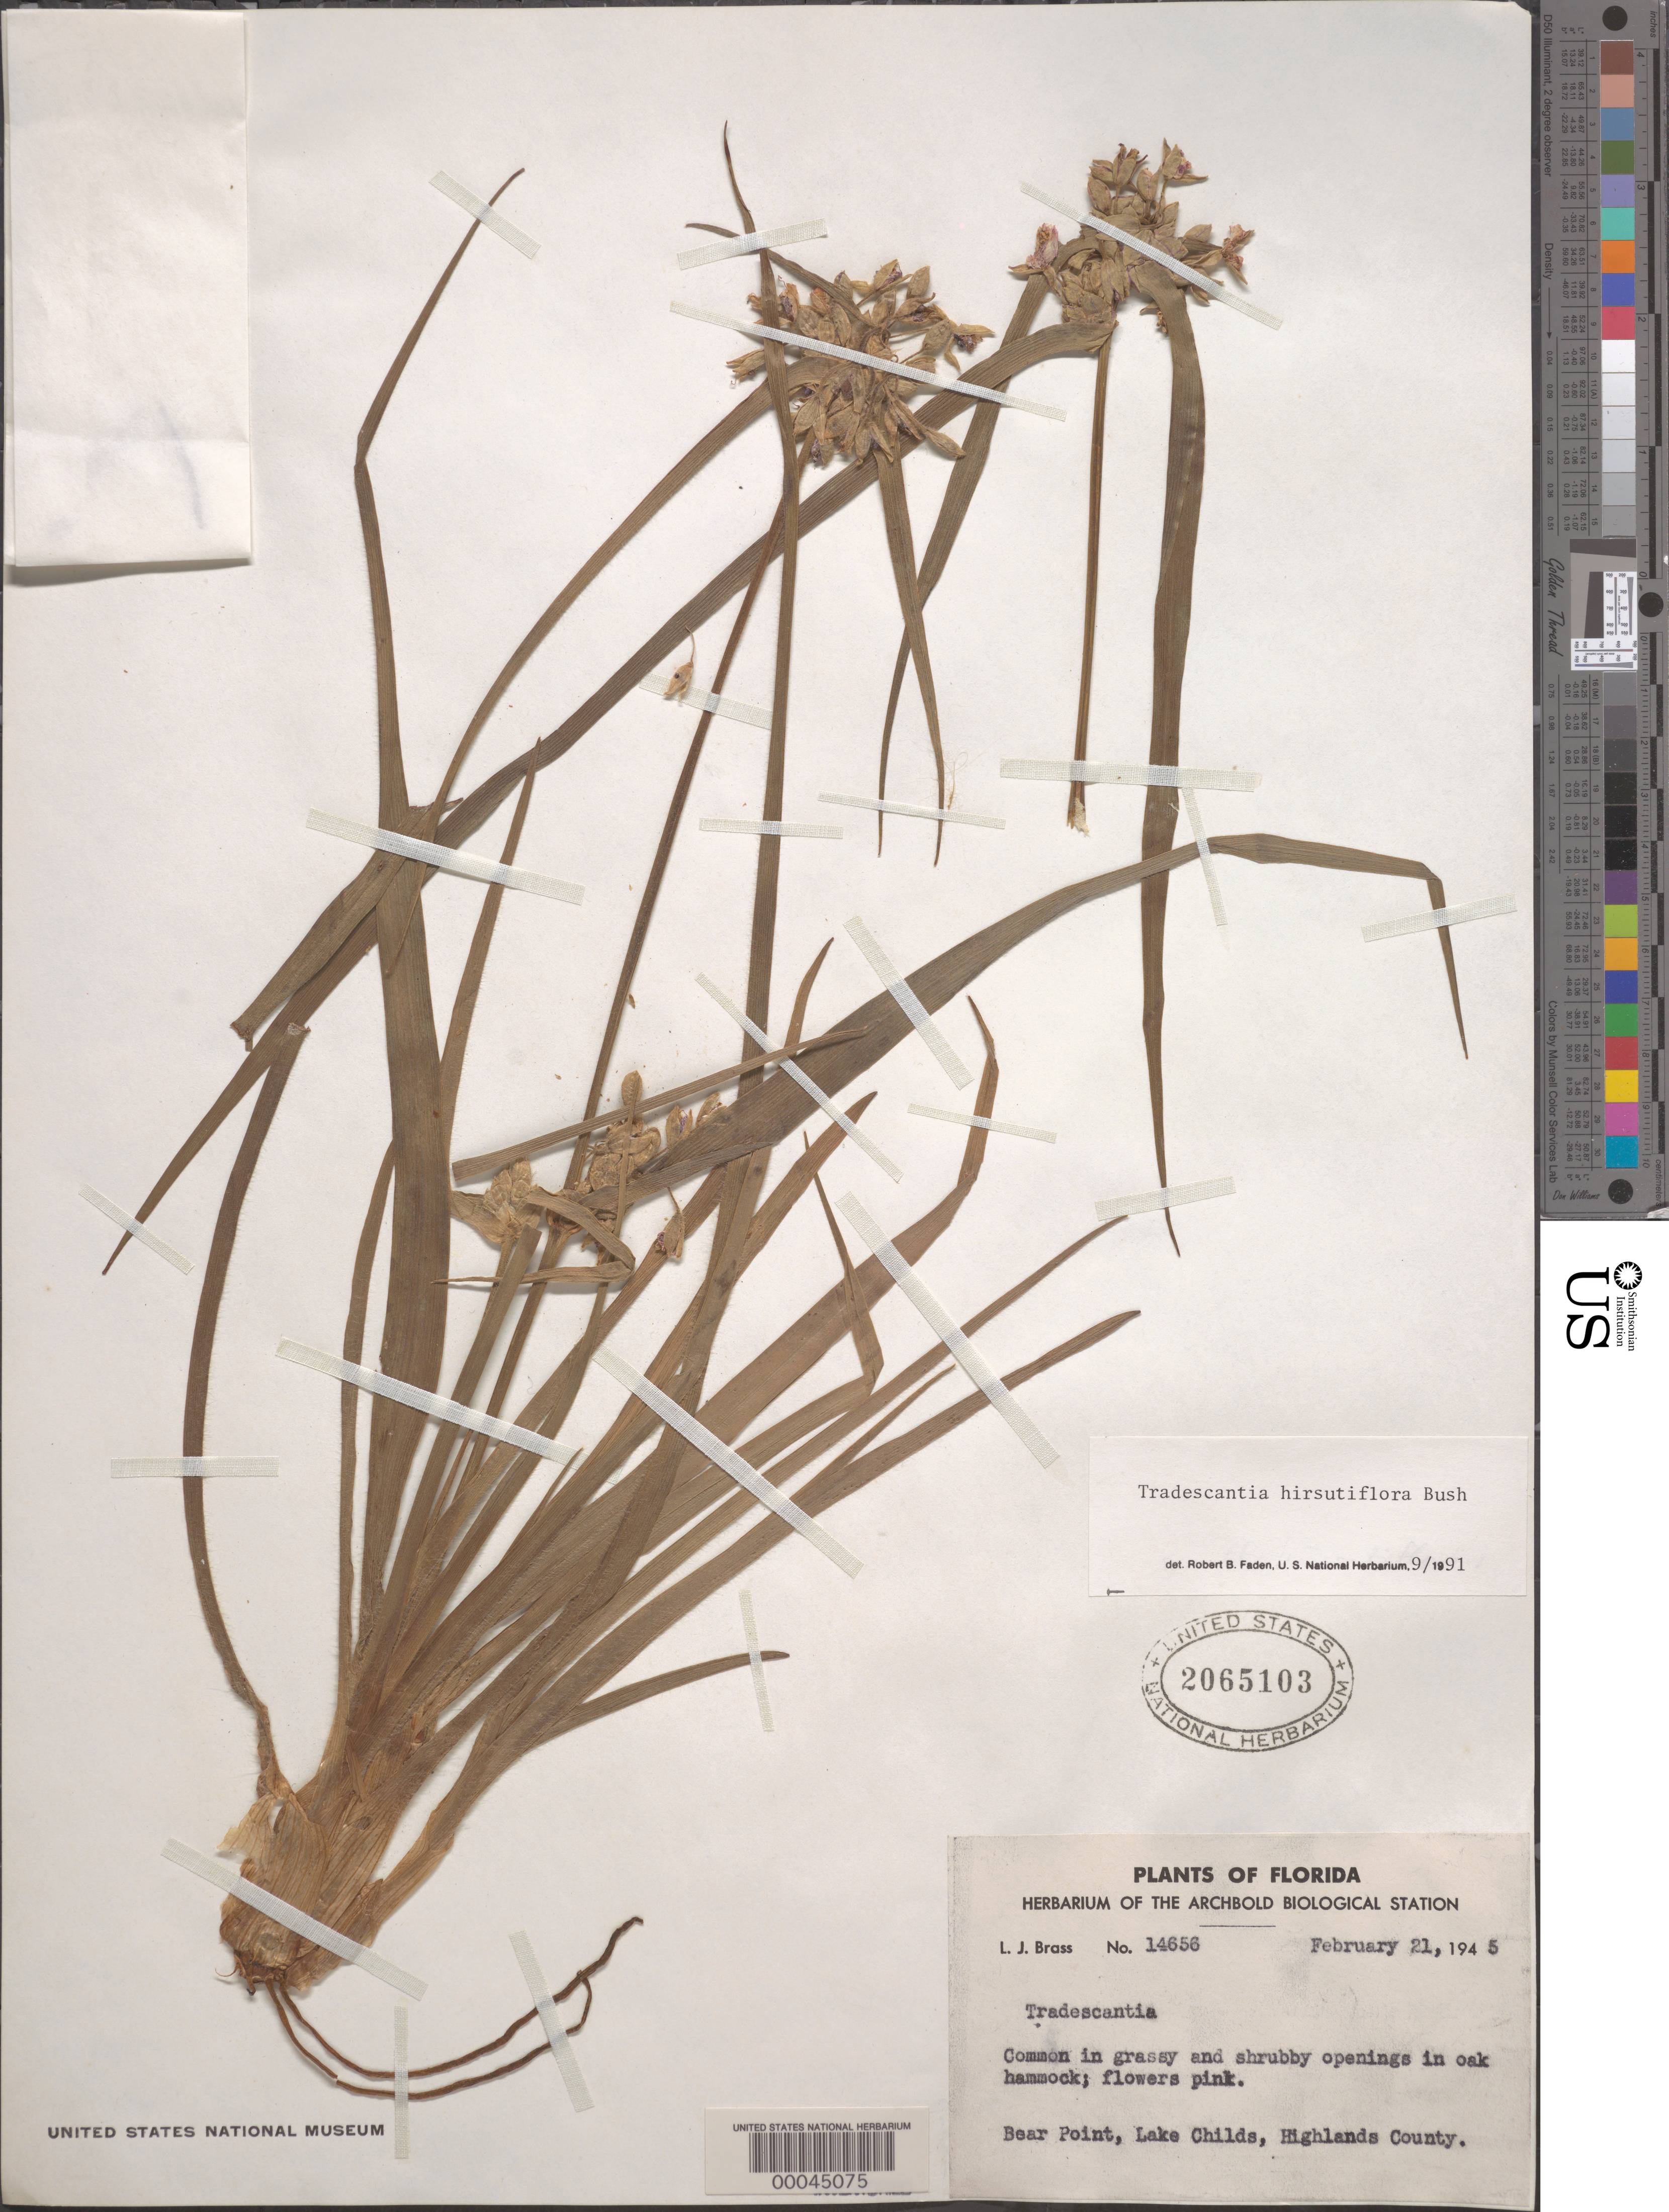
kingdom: Plantae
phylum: Tracheophyta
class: Liliopsida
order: Commelinales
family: Commelinaceae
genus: Tradescantia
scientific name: Tradescantia hirsutiflora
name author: Bush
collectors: L. J. Brass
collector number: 14656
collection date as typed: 21 Feb 1945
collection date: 1945-02-21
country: United States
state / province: Florida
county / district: Highlands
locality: Bear point, lake childs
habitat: Grassy openings in oak hammock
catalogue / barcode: US 2065103